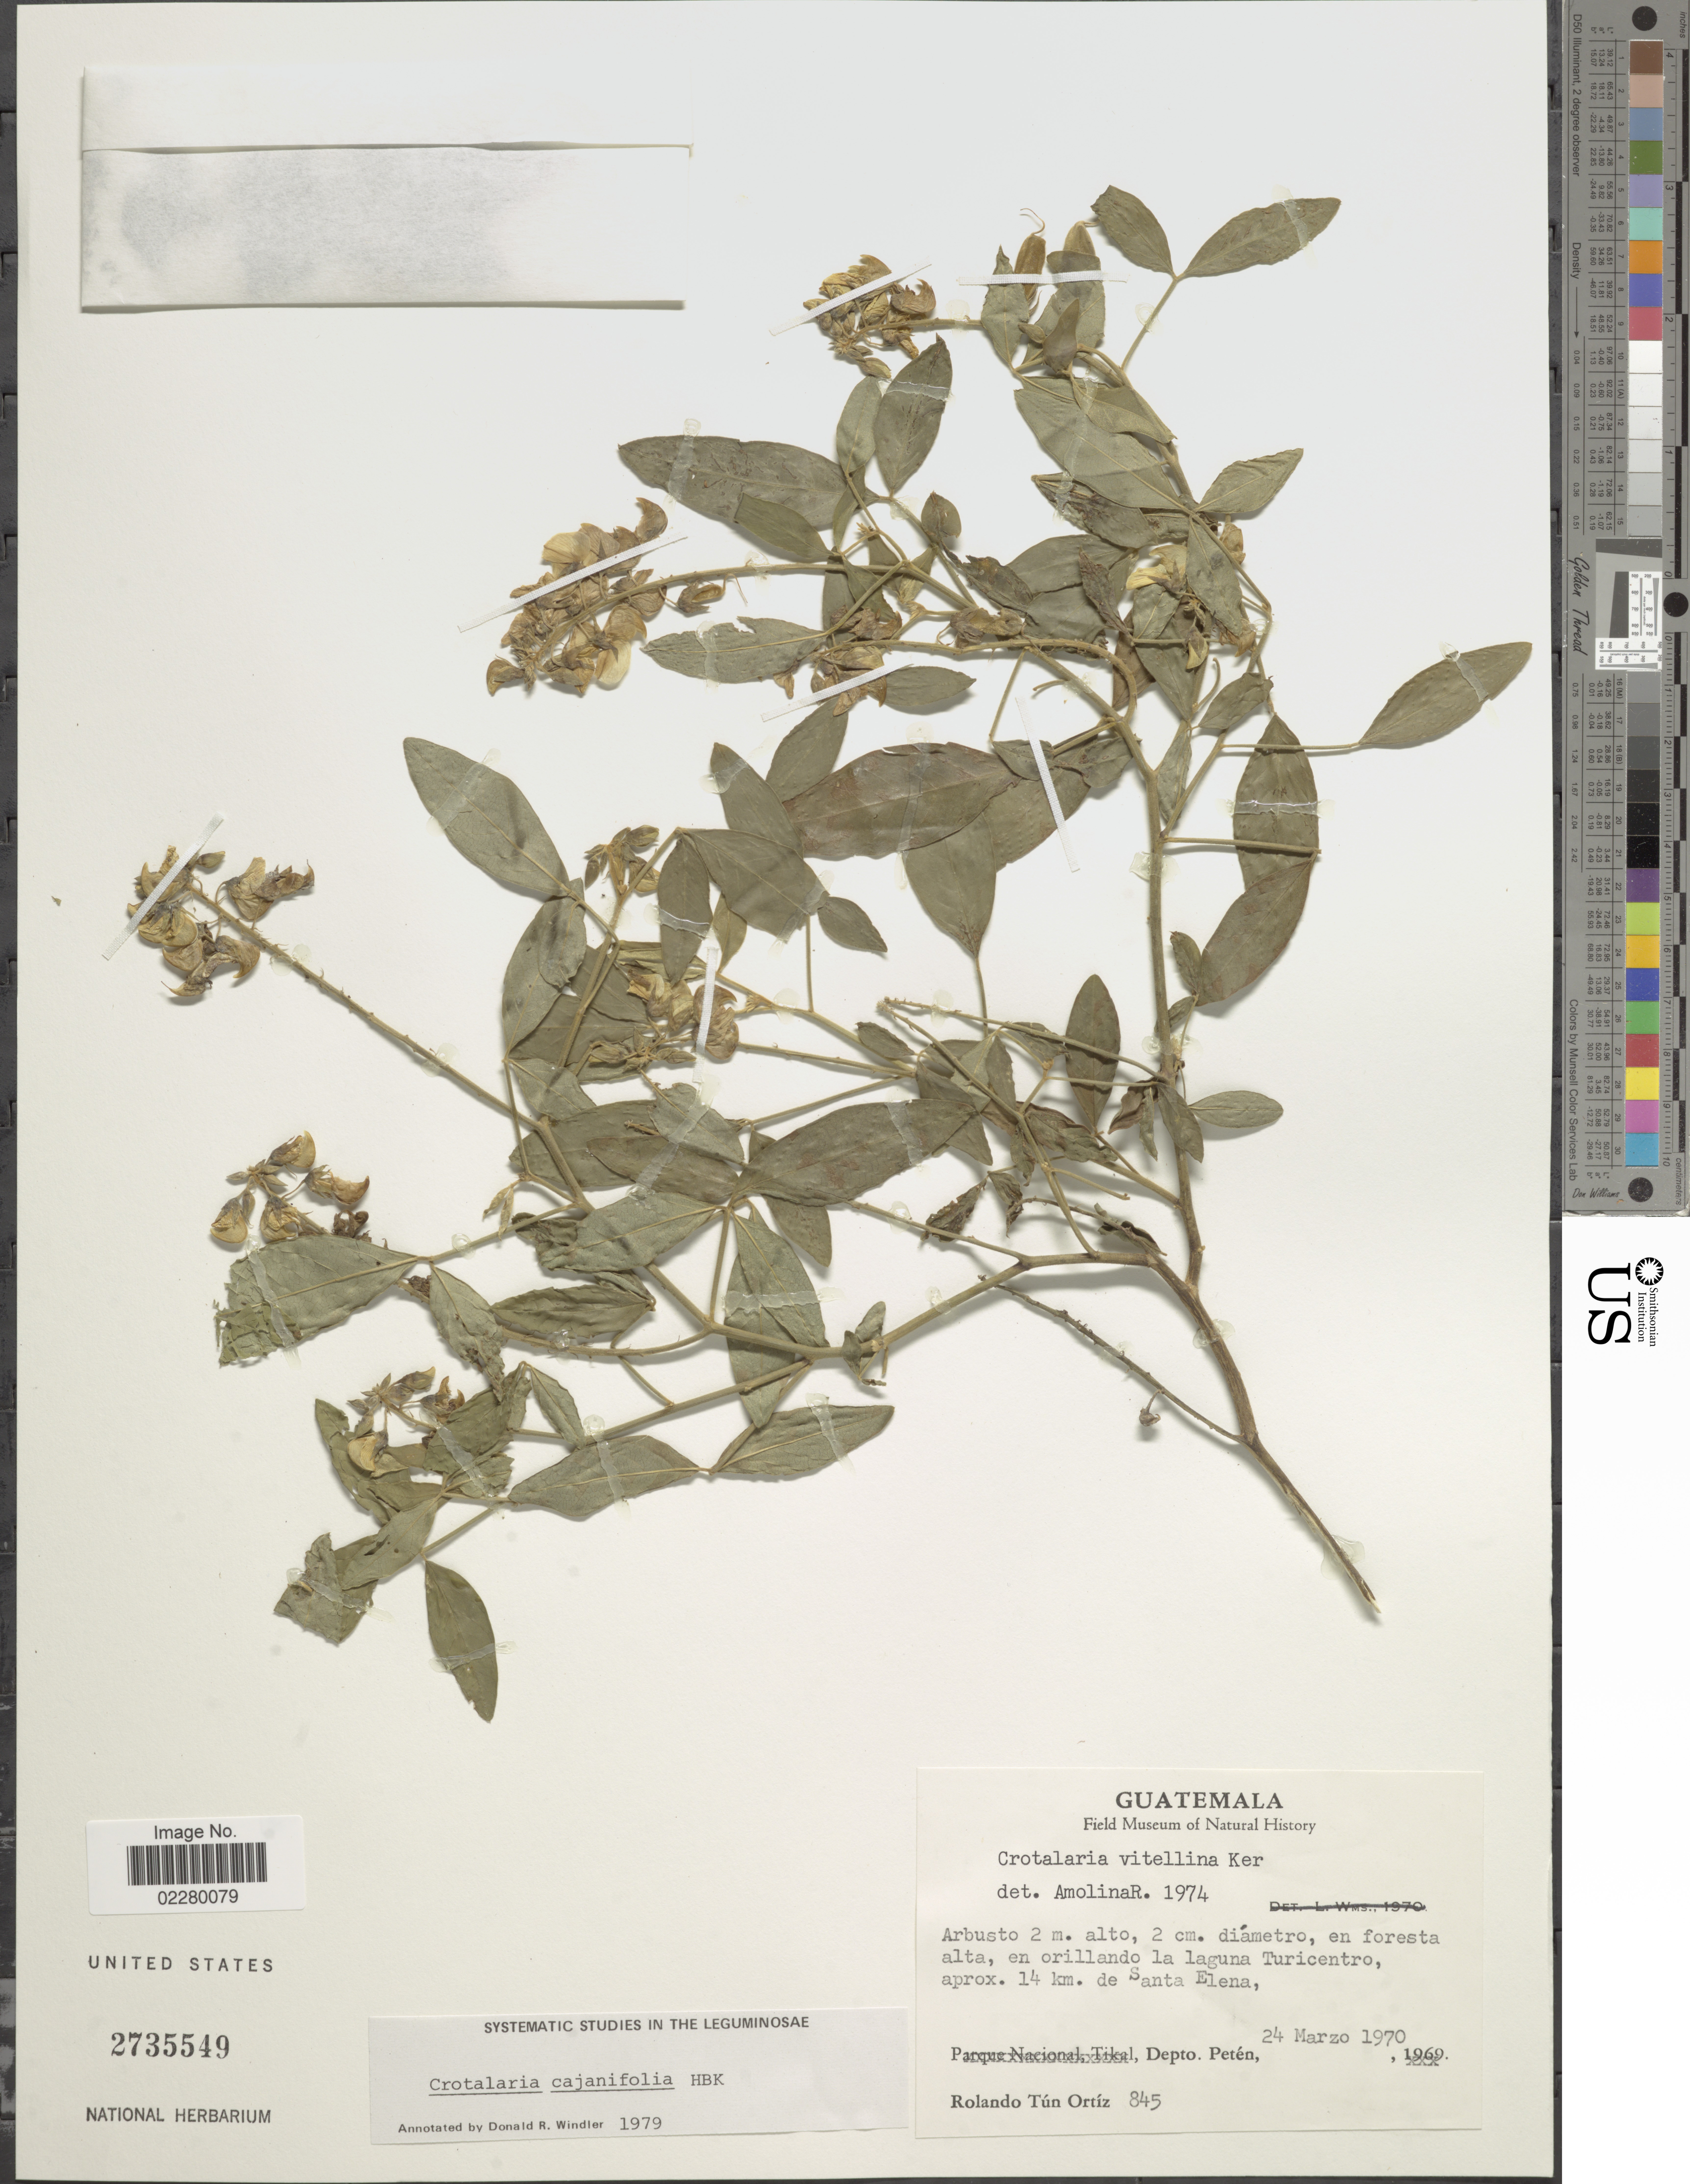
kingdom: Plantae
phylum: Tracheophyta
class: Magnoliopsida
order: Fabales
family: Fabaceae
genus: Crotalaria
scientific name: Crotalaria cajanifolia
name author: Kunth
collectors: R. Tún Ortíz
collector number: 845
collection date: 1970-03-24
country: Guatemala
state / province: El Petén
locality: En orillando la laguna Turicentro, aprox. 14 km. de Santa Elena, Depto. Petén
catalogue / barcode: US 2735549